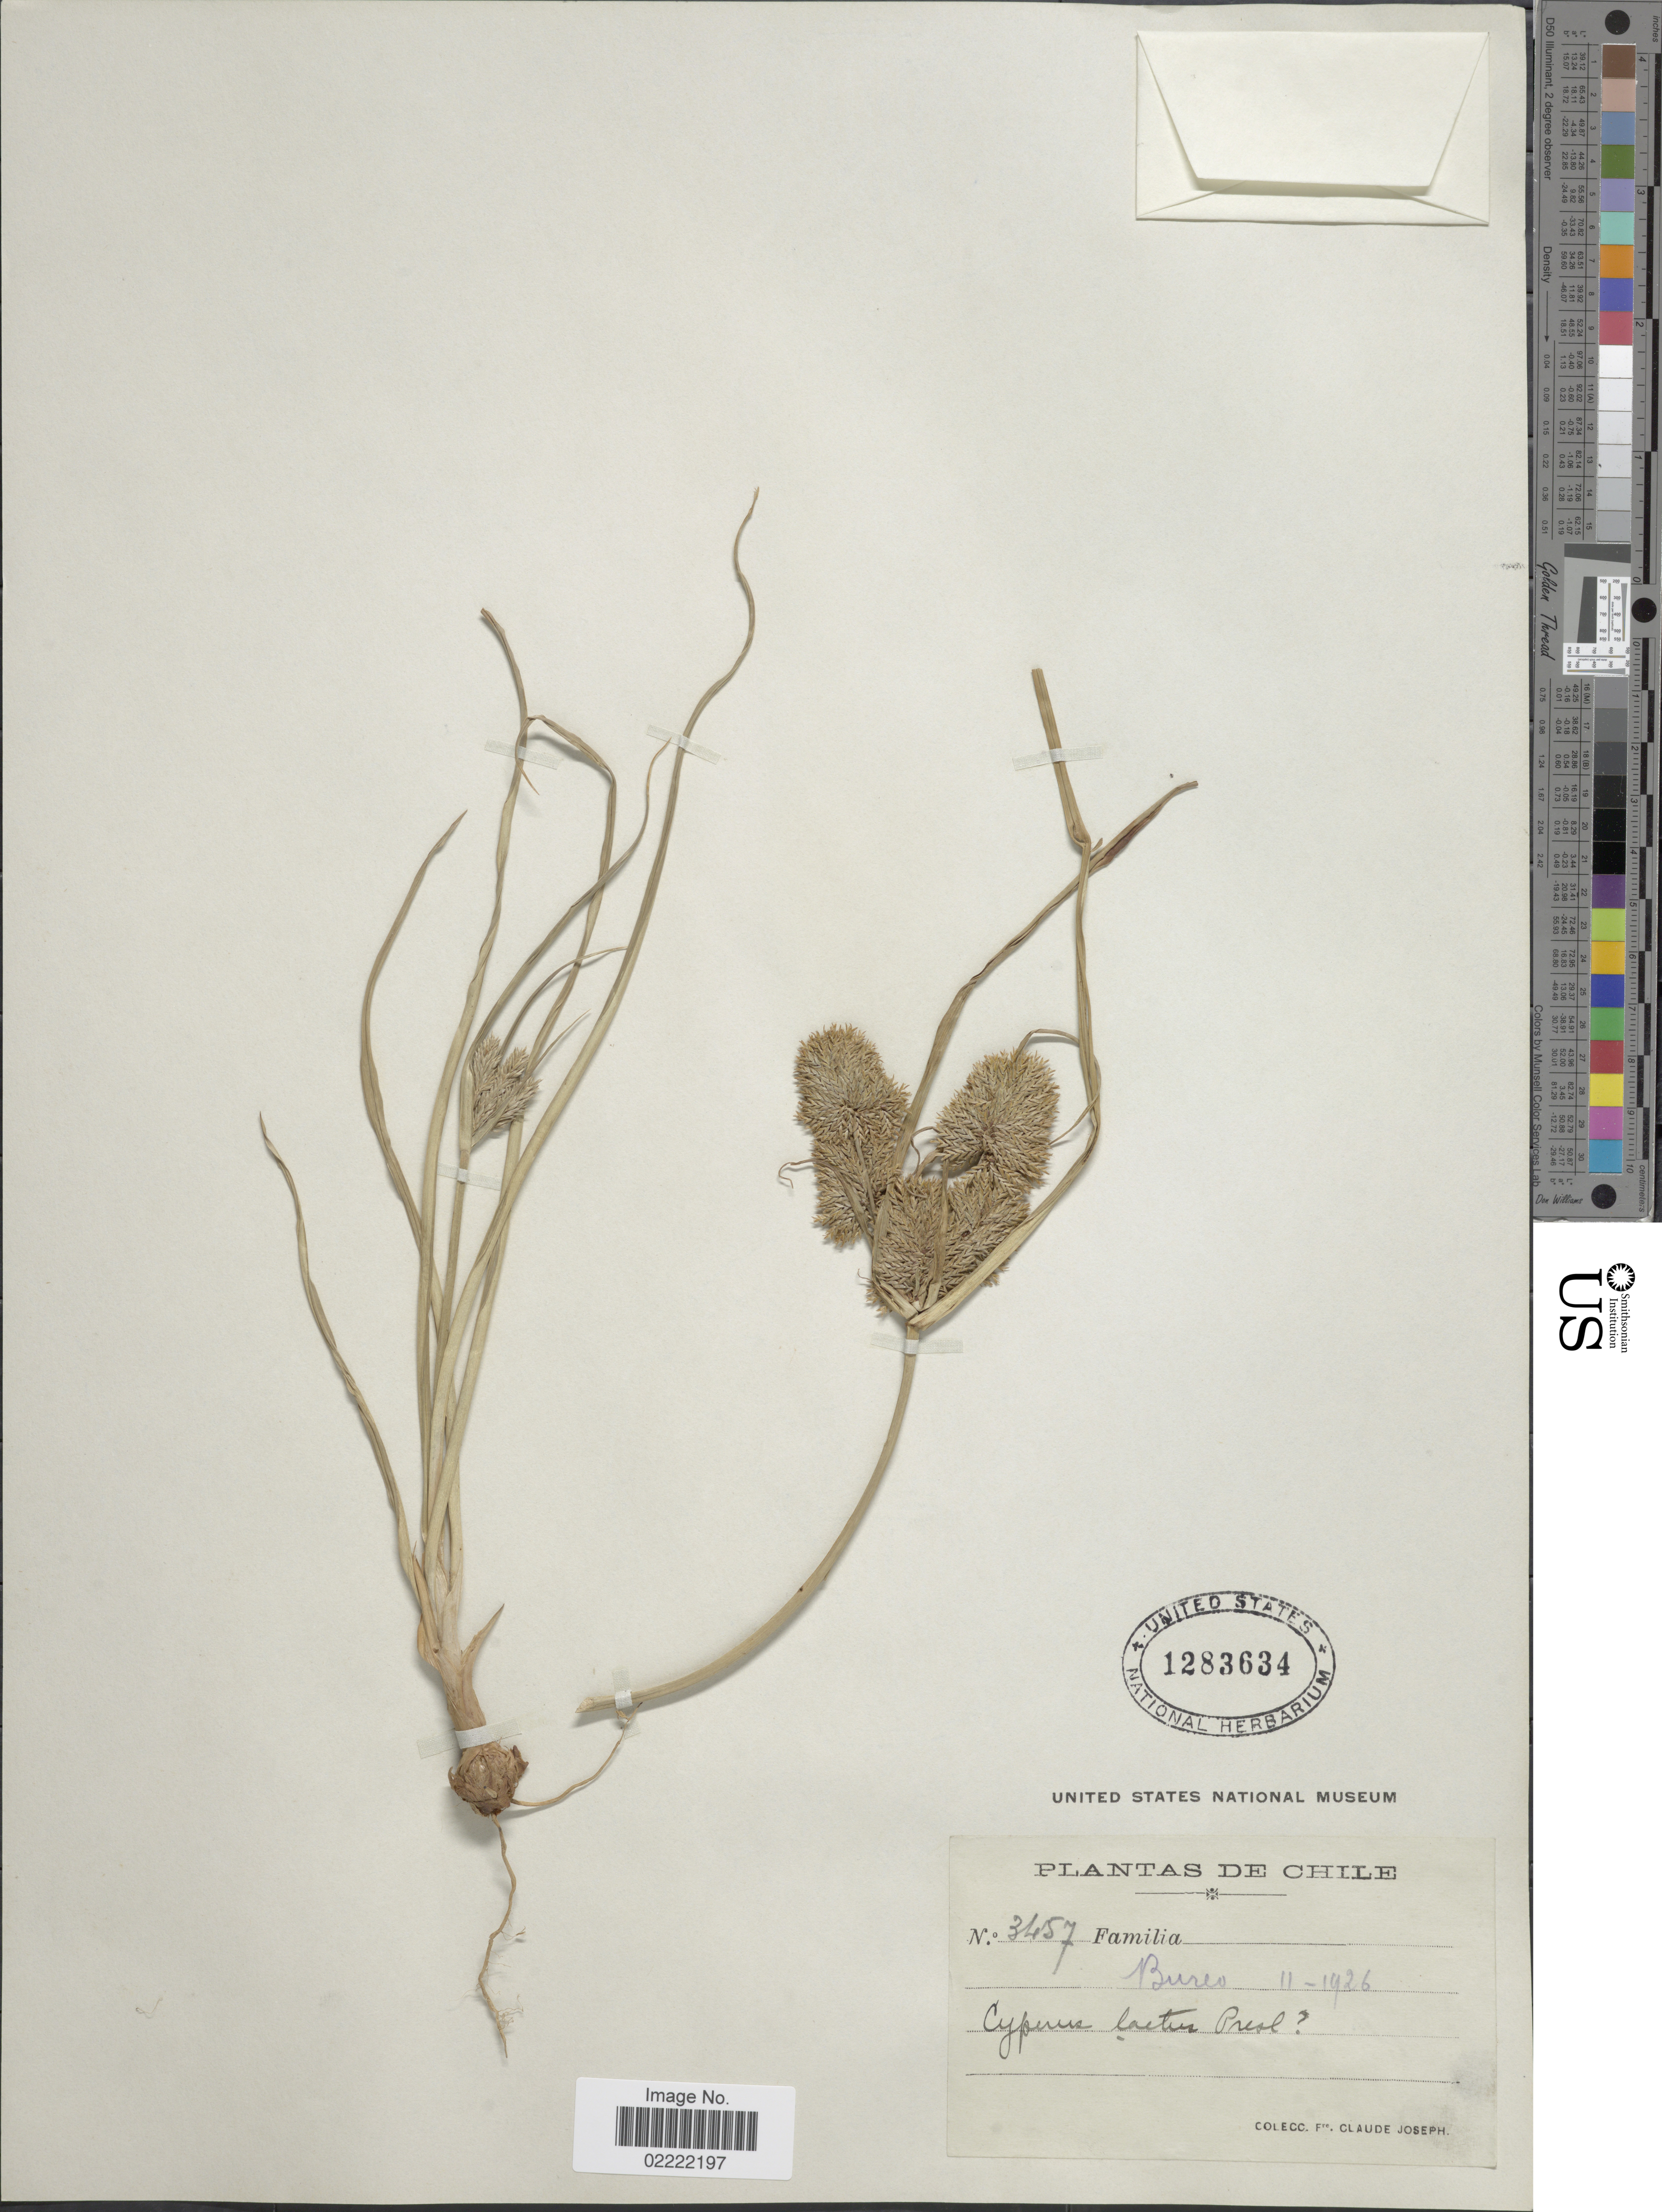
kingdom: Plantae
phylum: Tracheophyta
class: Liliopsida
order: Poales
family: Cyperaceae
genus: Cyperus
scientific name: Cyperus laetus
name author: J. Presl & C. Presl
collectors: Bro. Claude-Joseph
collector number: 3457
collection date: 1926-02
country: Chile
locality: Bureo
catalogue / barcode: US 1283634